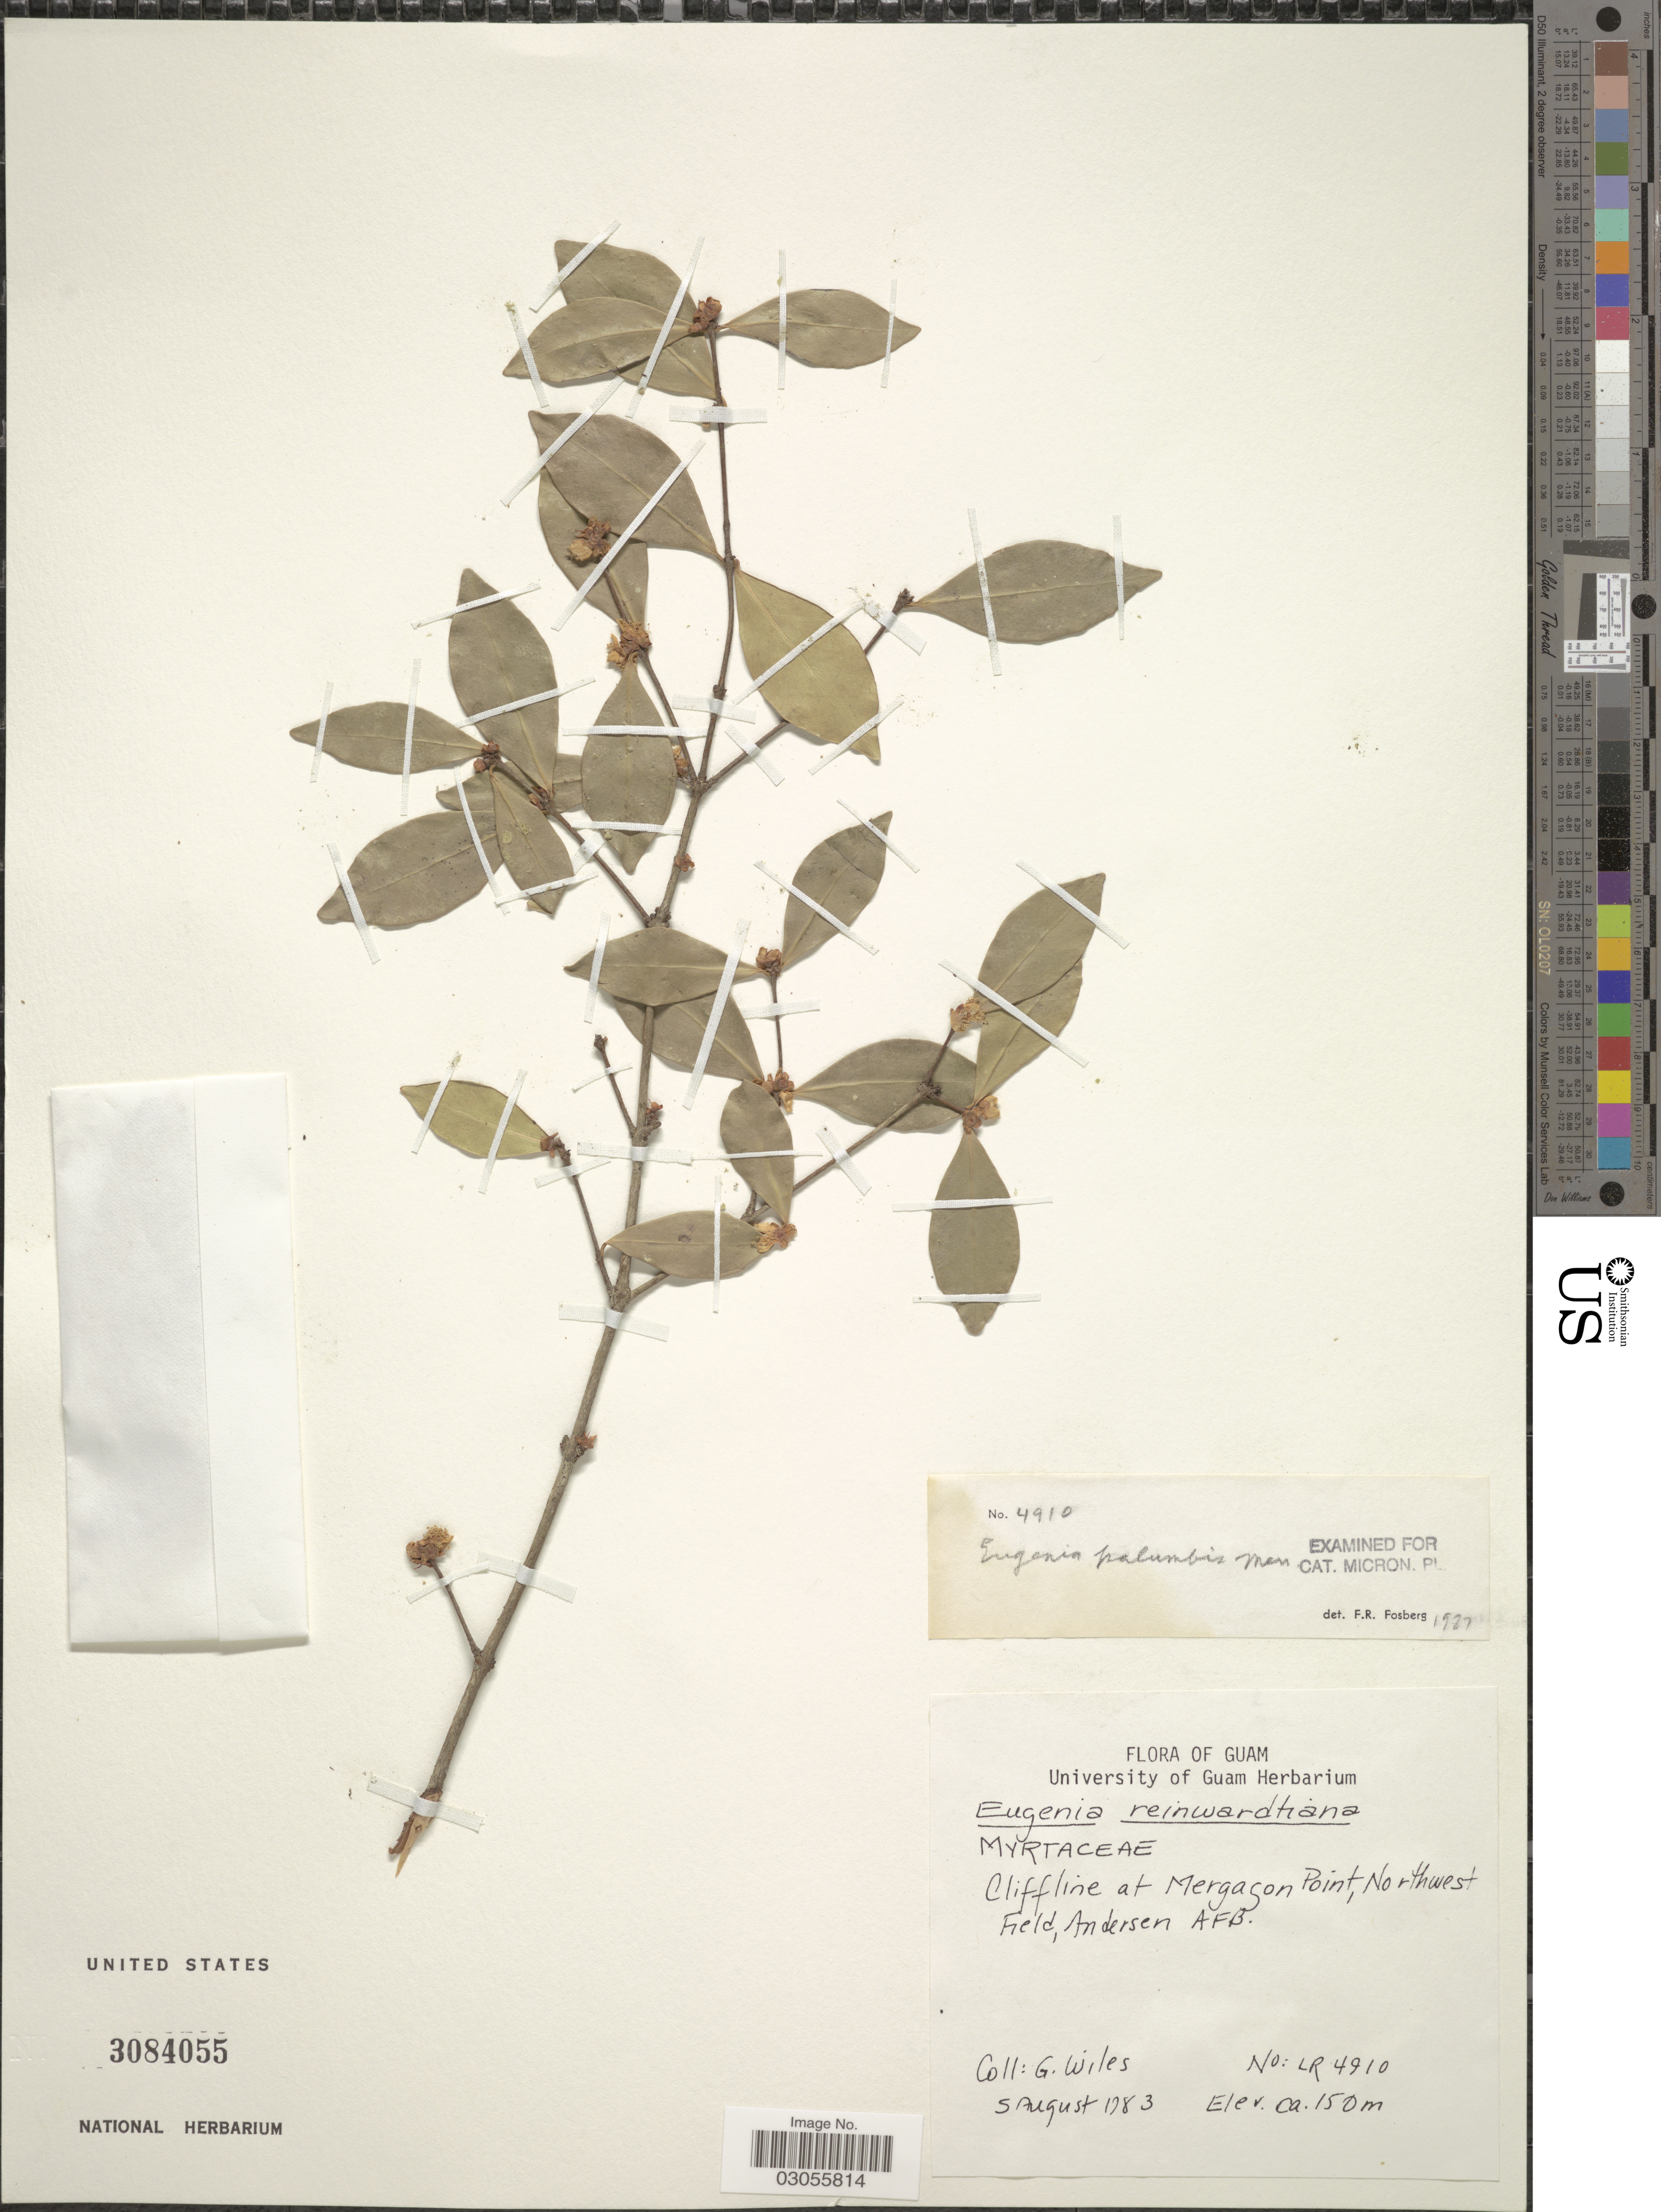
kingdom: Plantae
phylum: Tracheophyta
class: Magnoliopsida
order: Myrtales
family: Myrtaceae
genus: Eugenia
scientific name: Eugenia palumbis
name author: Merr.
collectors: G. Wiles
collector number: LR4910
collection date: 1983-08-05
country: Guam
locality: Cliffline at Mergagon Point, Northwest Field, Andersen AFB.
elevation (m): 150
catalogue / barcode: US 3084055